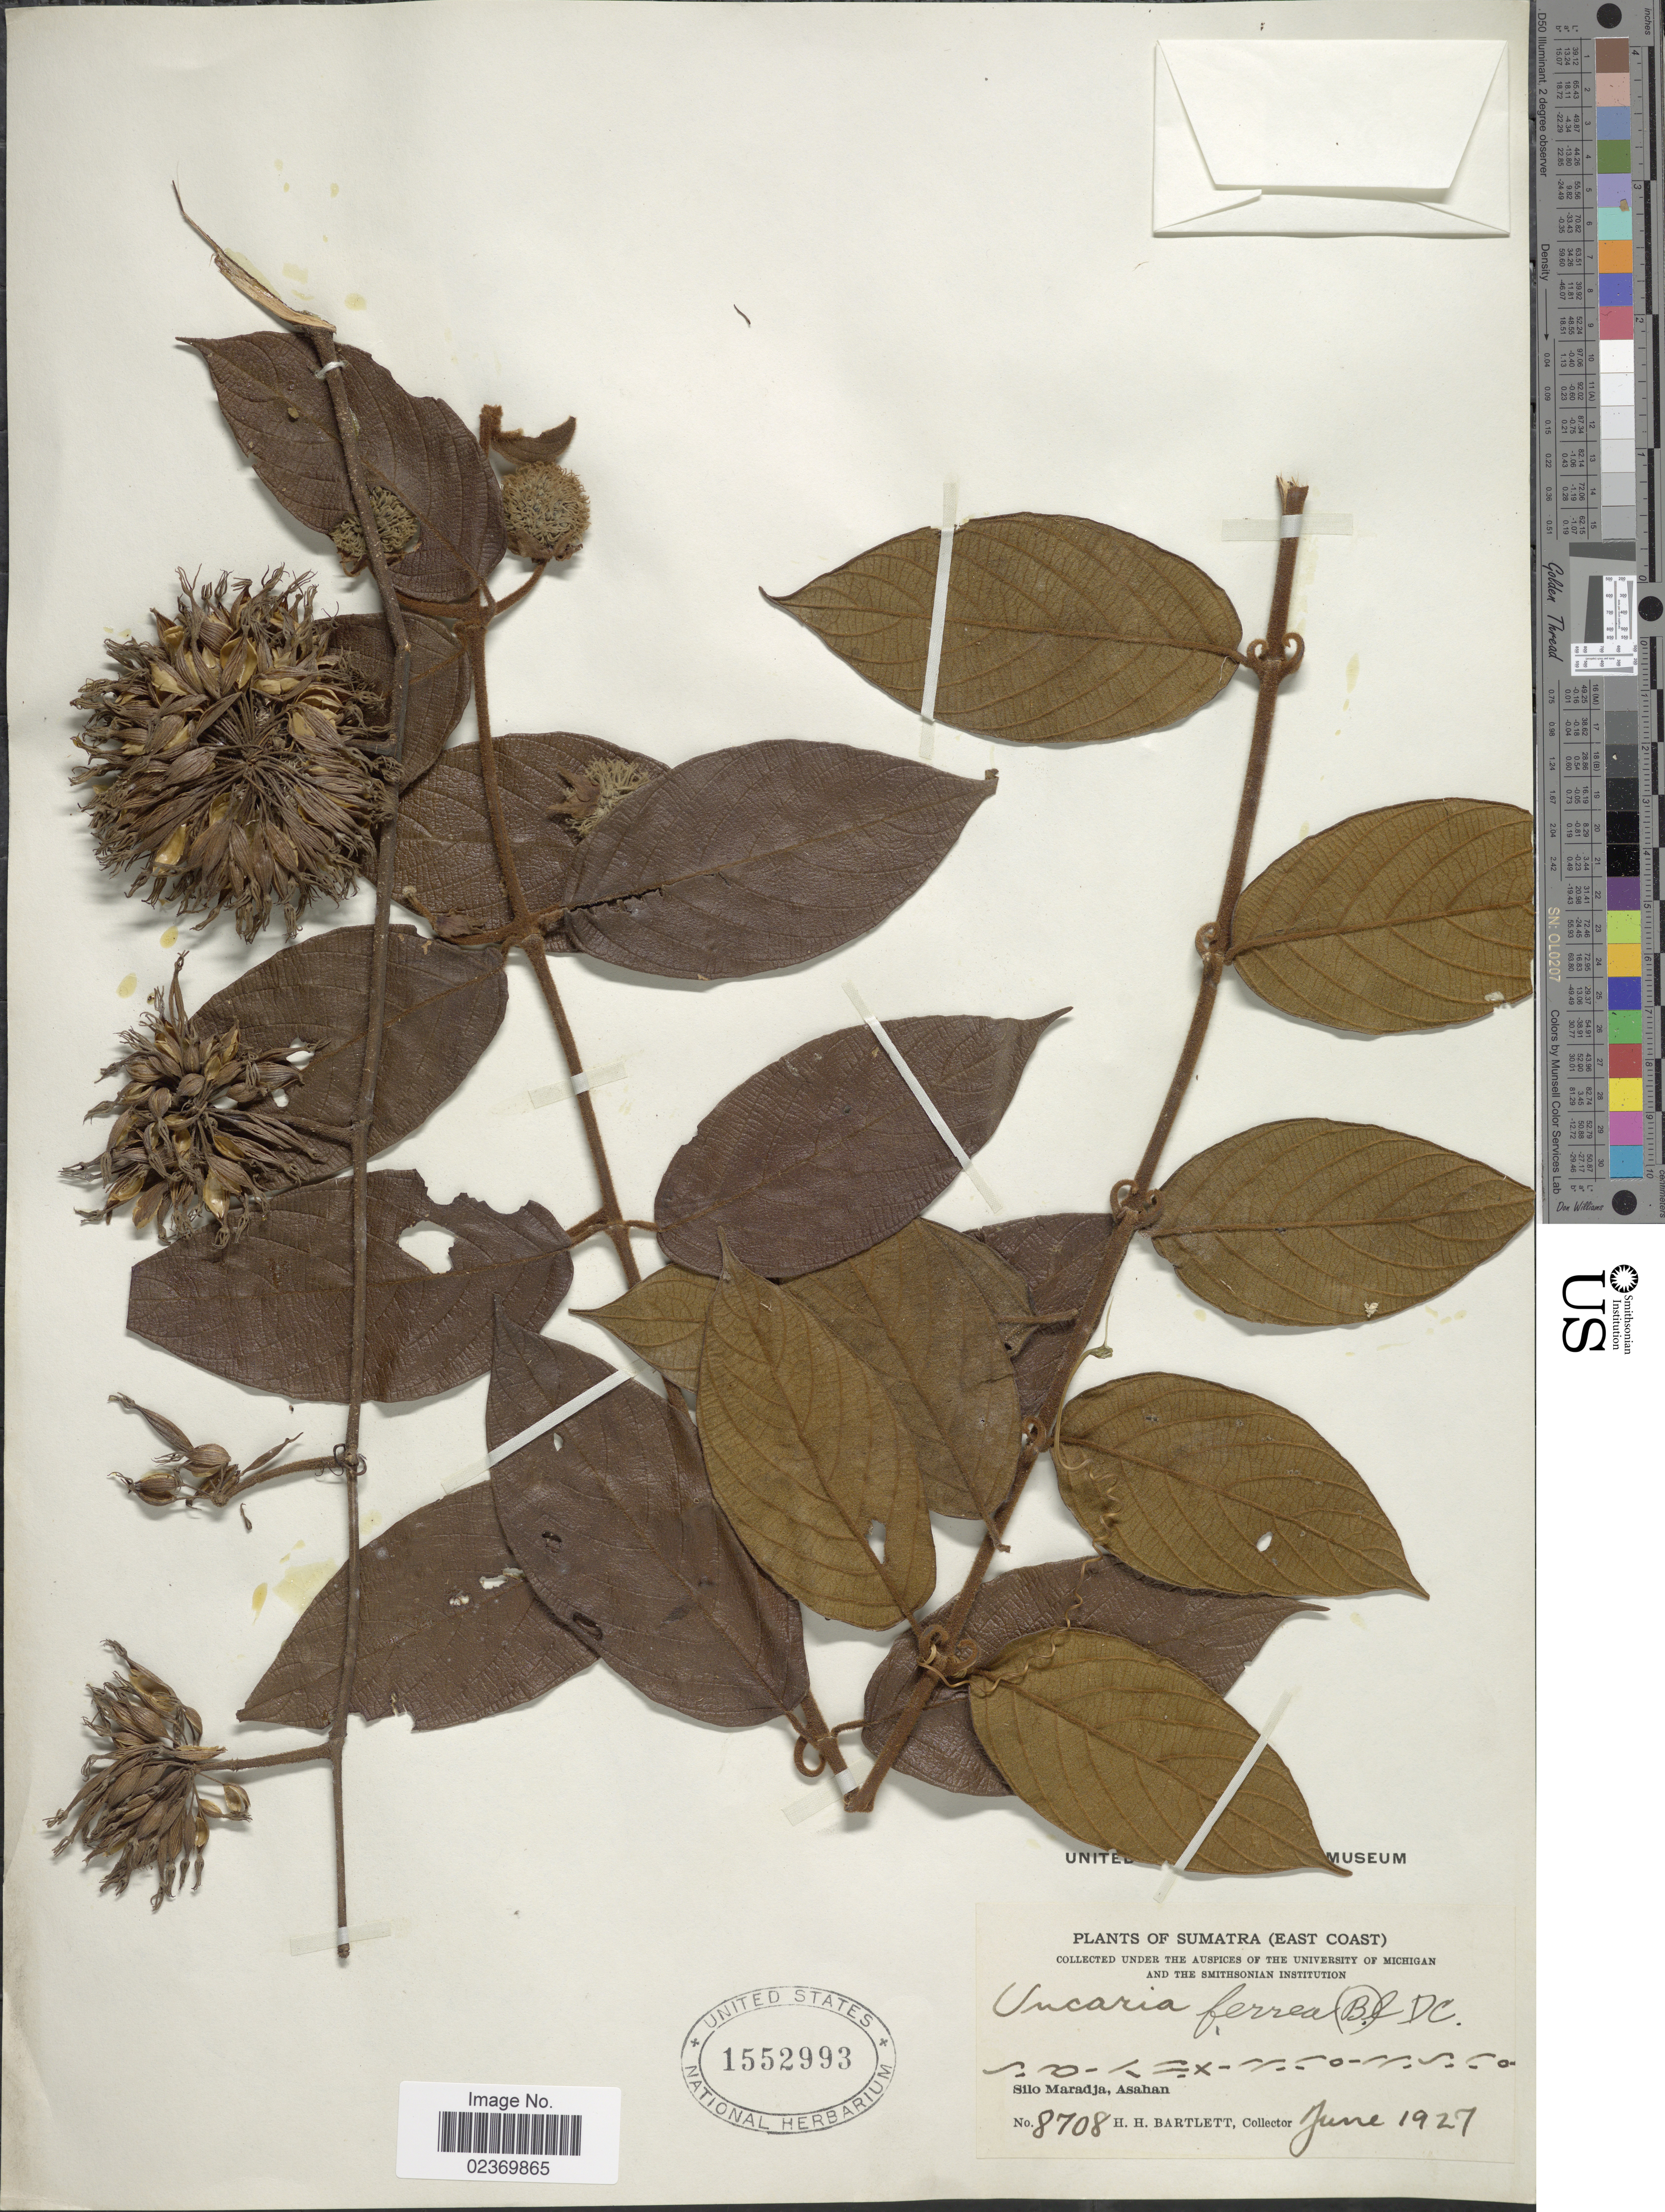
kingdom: Plantae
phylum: Tracheophyta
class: Magnoliopsida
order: Gentianales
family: Rubiaceae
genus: Uncaria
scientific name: Uncaria ferrea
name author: (Blume) DC.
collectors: H. H. Bartlett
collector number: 8708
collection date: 1927-06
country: Indonesia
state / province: Sumatra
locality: East Coast. X, Silo Maradja, Asahan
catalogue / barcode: US 1552993